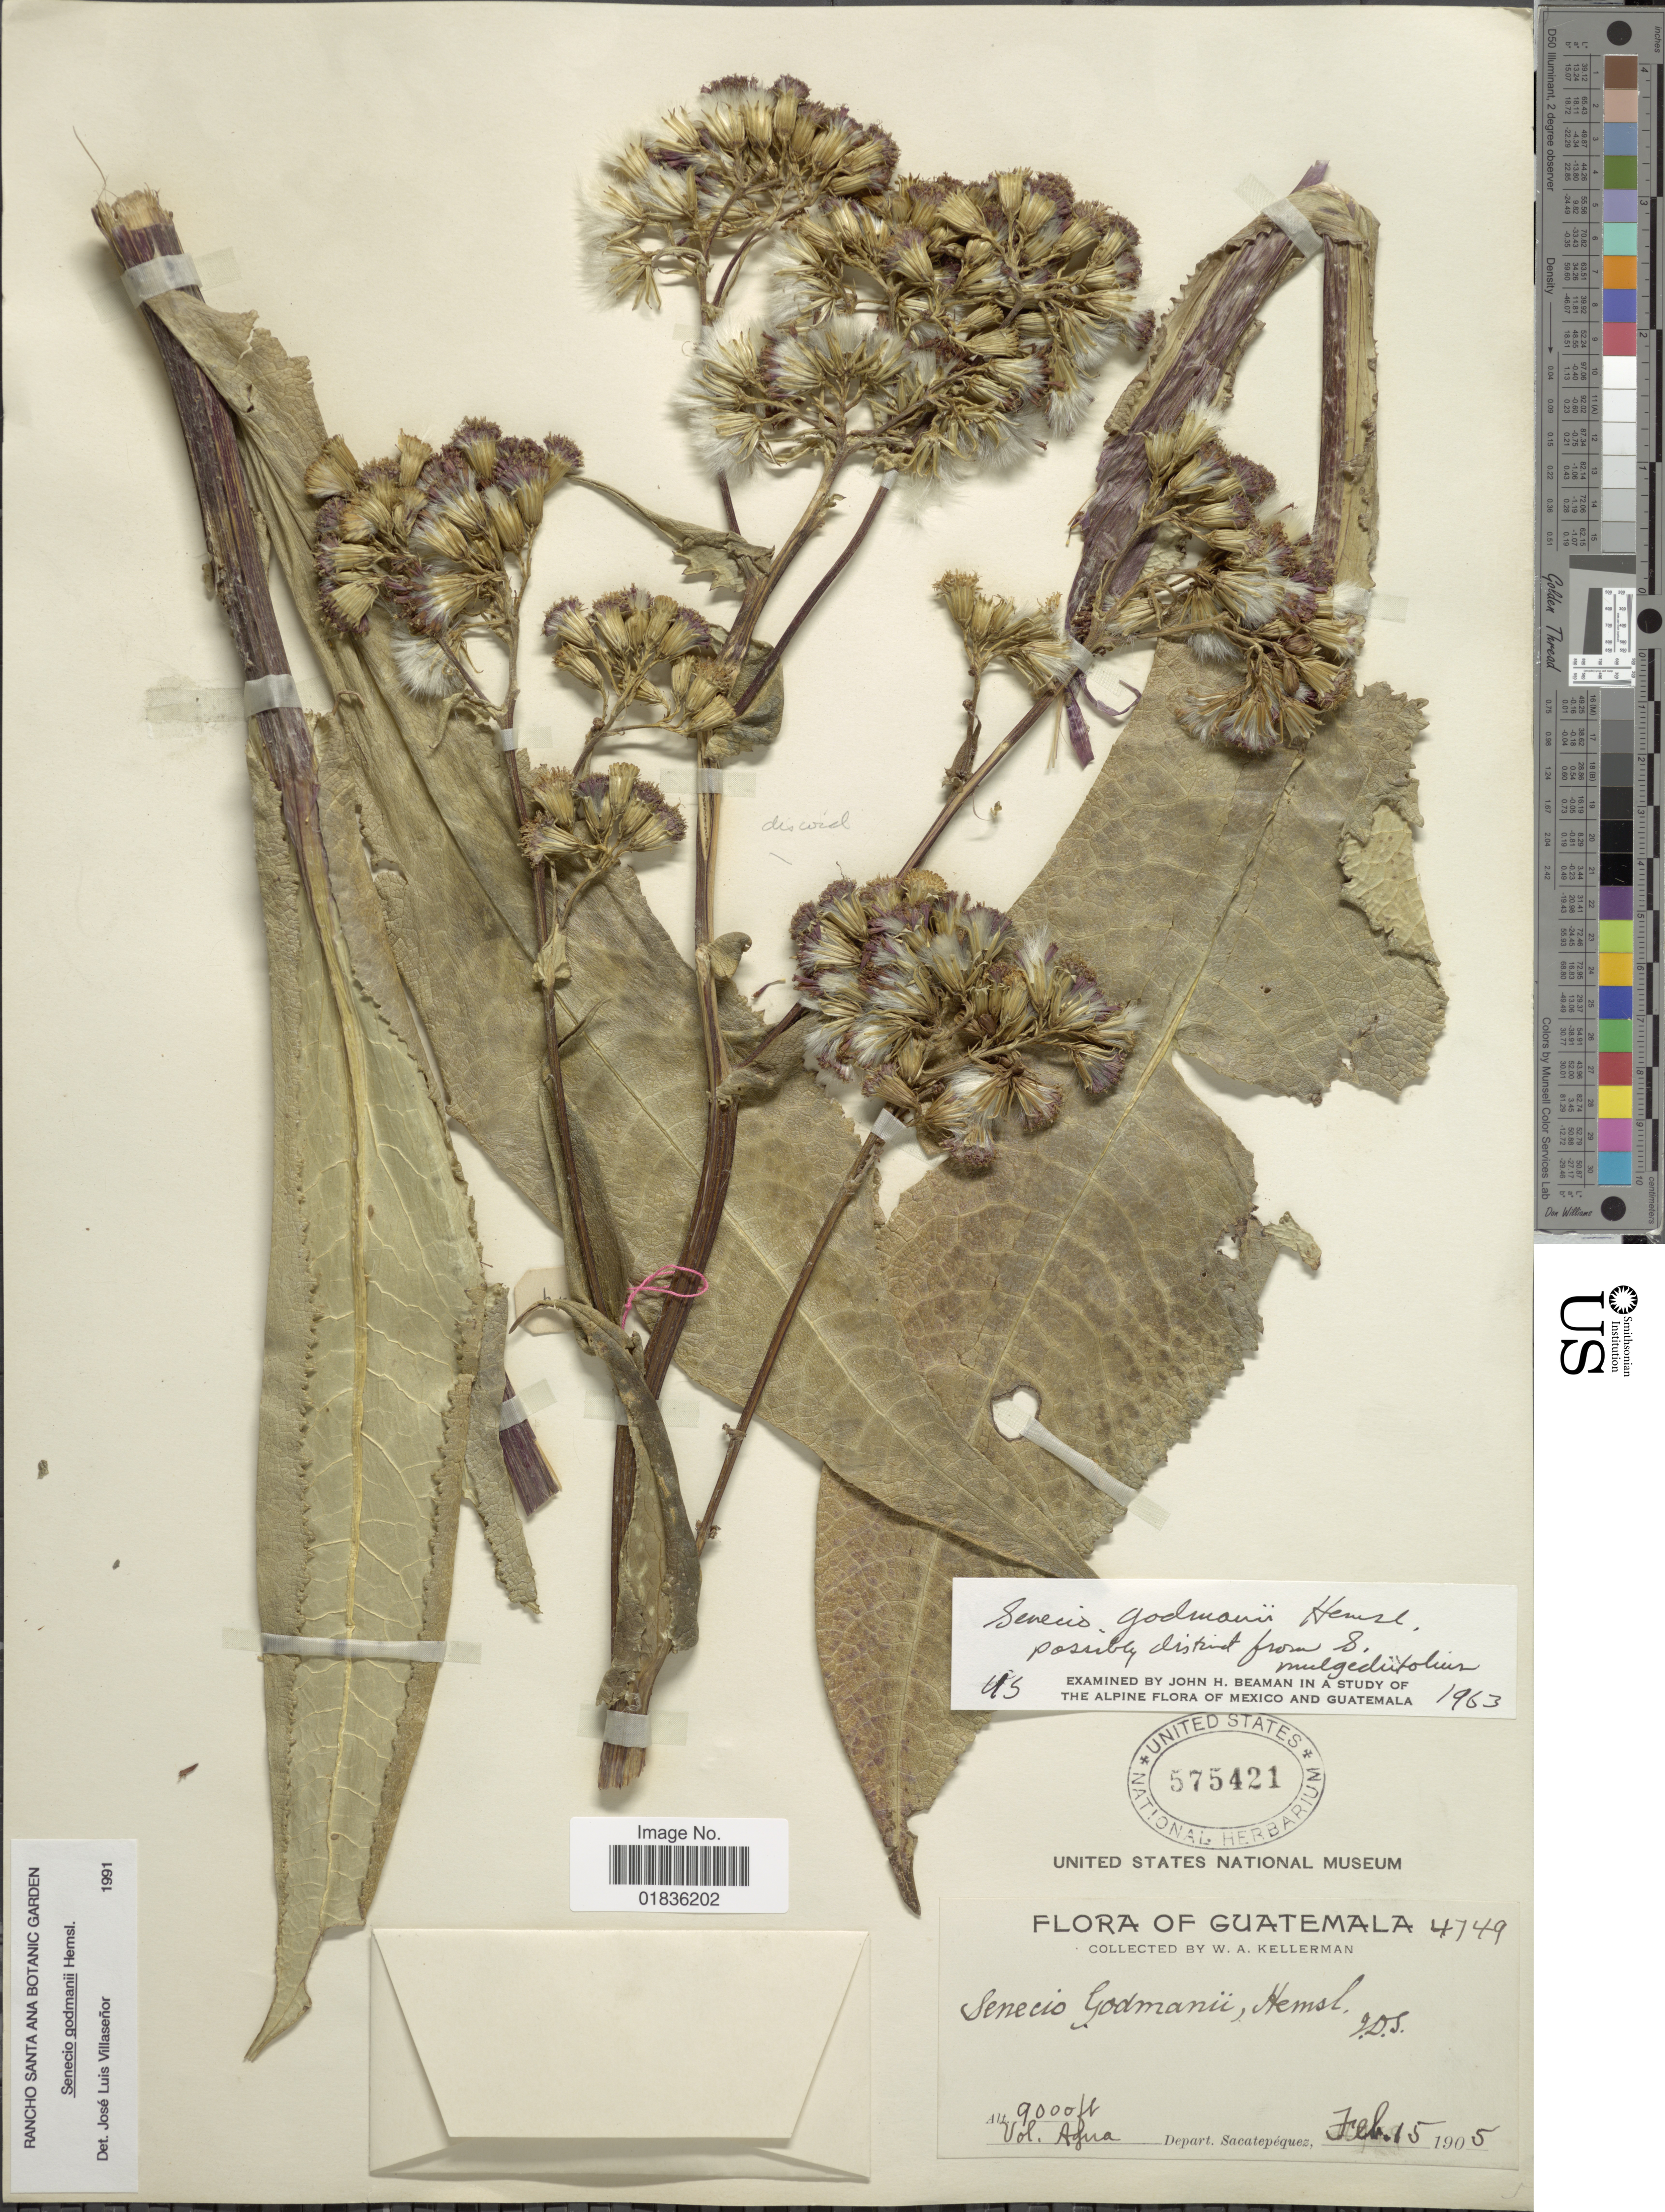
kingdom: Plantae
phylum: Tracheophyta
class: Magnoliopsida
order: Asterales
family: Asteraceae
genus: Senecio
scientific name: Senecio doratophyllus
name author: Benth.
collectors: W. Kellerman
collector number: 4749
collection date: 1905-02-15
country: Guatemala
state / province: Sacatepéquez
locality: Vol. Agua.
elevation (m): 2743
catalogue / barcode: US 575421